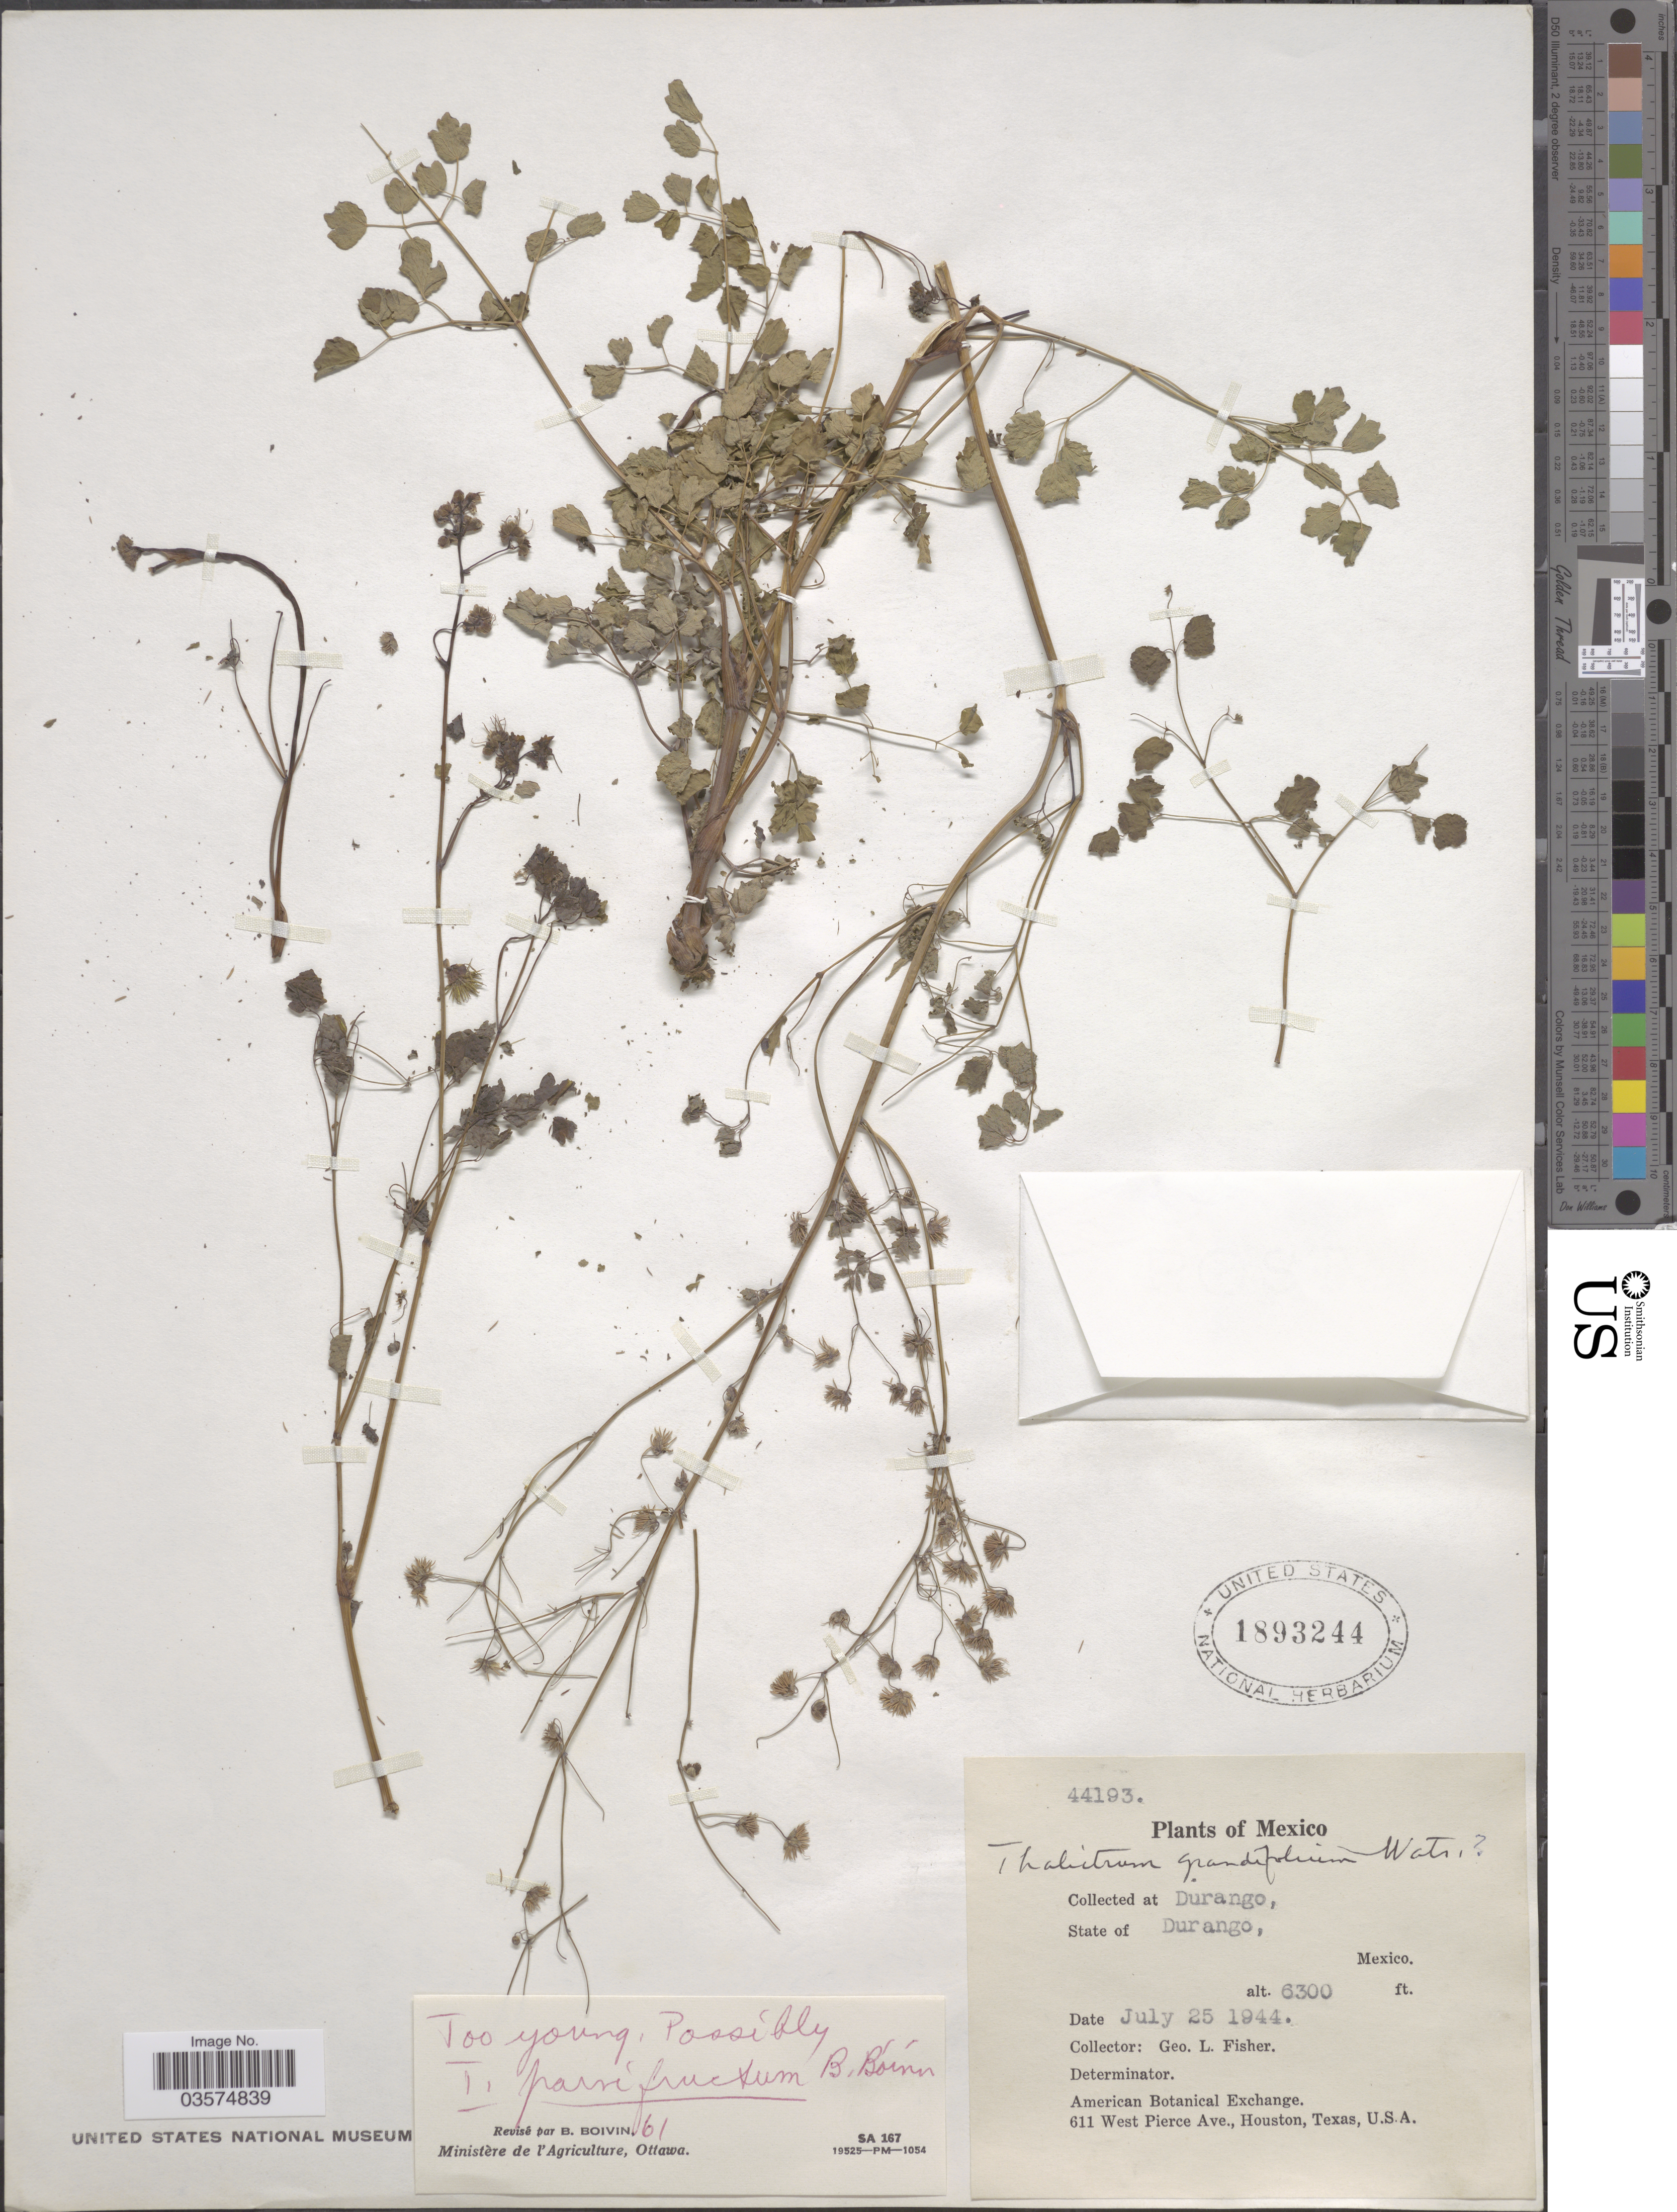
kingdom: Plantae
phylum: Tracheophyta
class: Magnoliopsida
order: Ranunculales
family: Ranunculaceae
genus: Thalictrum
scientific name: Thalictrum parvifructum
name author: B. Boivin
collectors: G. L. Fisher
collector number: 44193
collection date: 1944-07-25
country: Mexico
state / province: Durango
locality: Durango.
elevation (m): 1920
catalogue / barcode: US 1893244